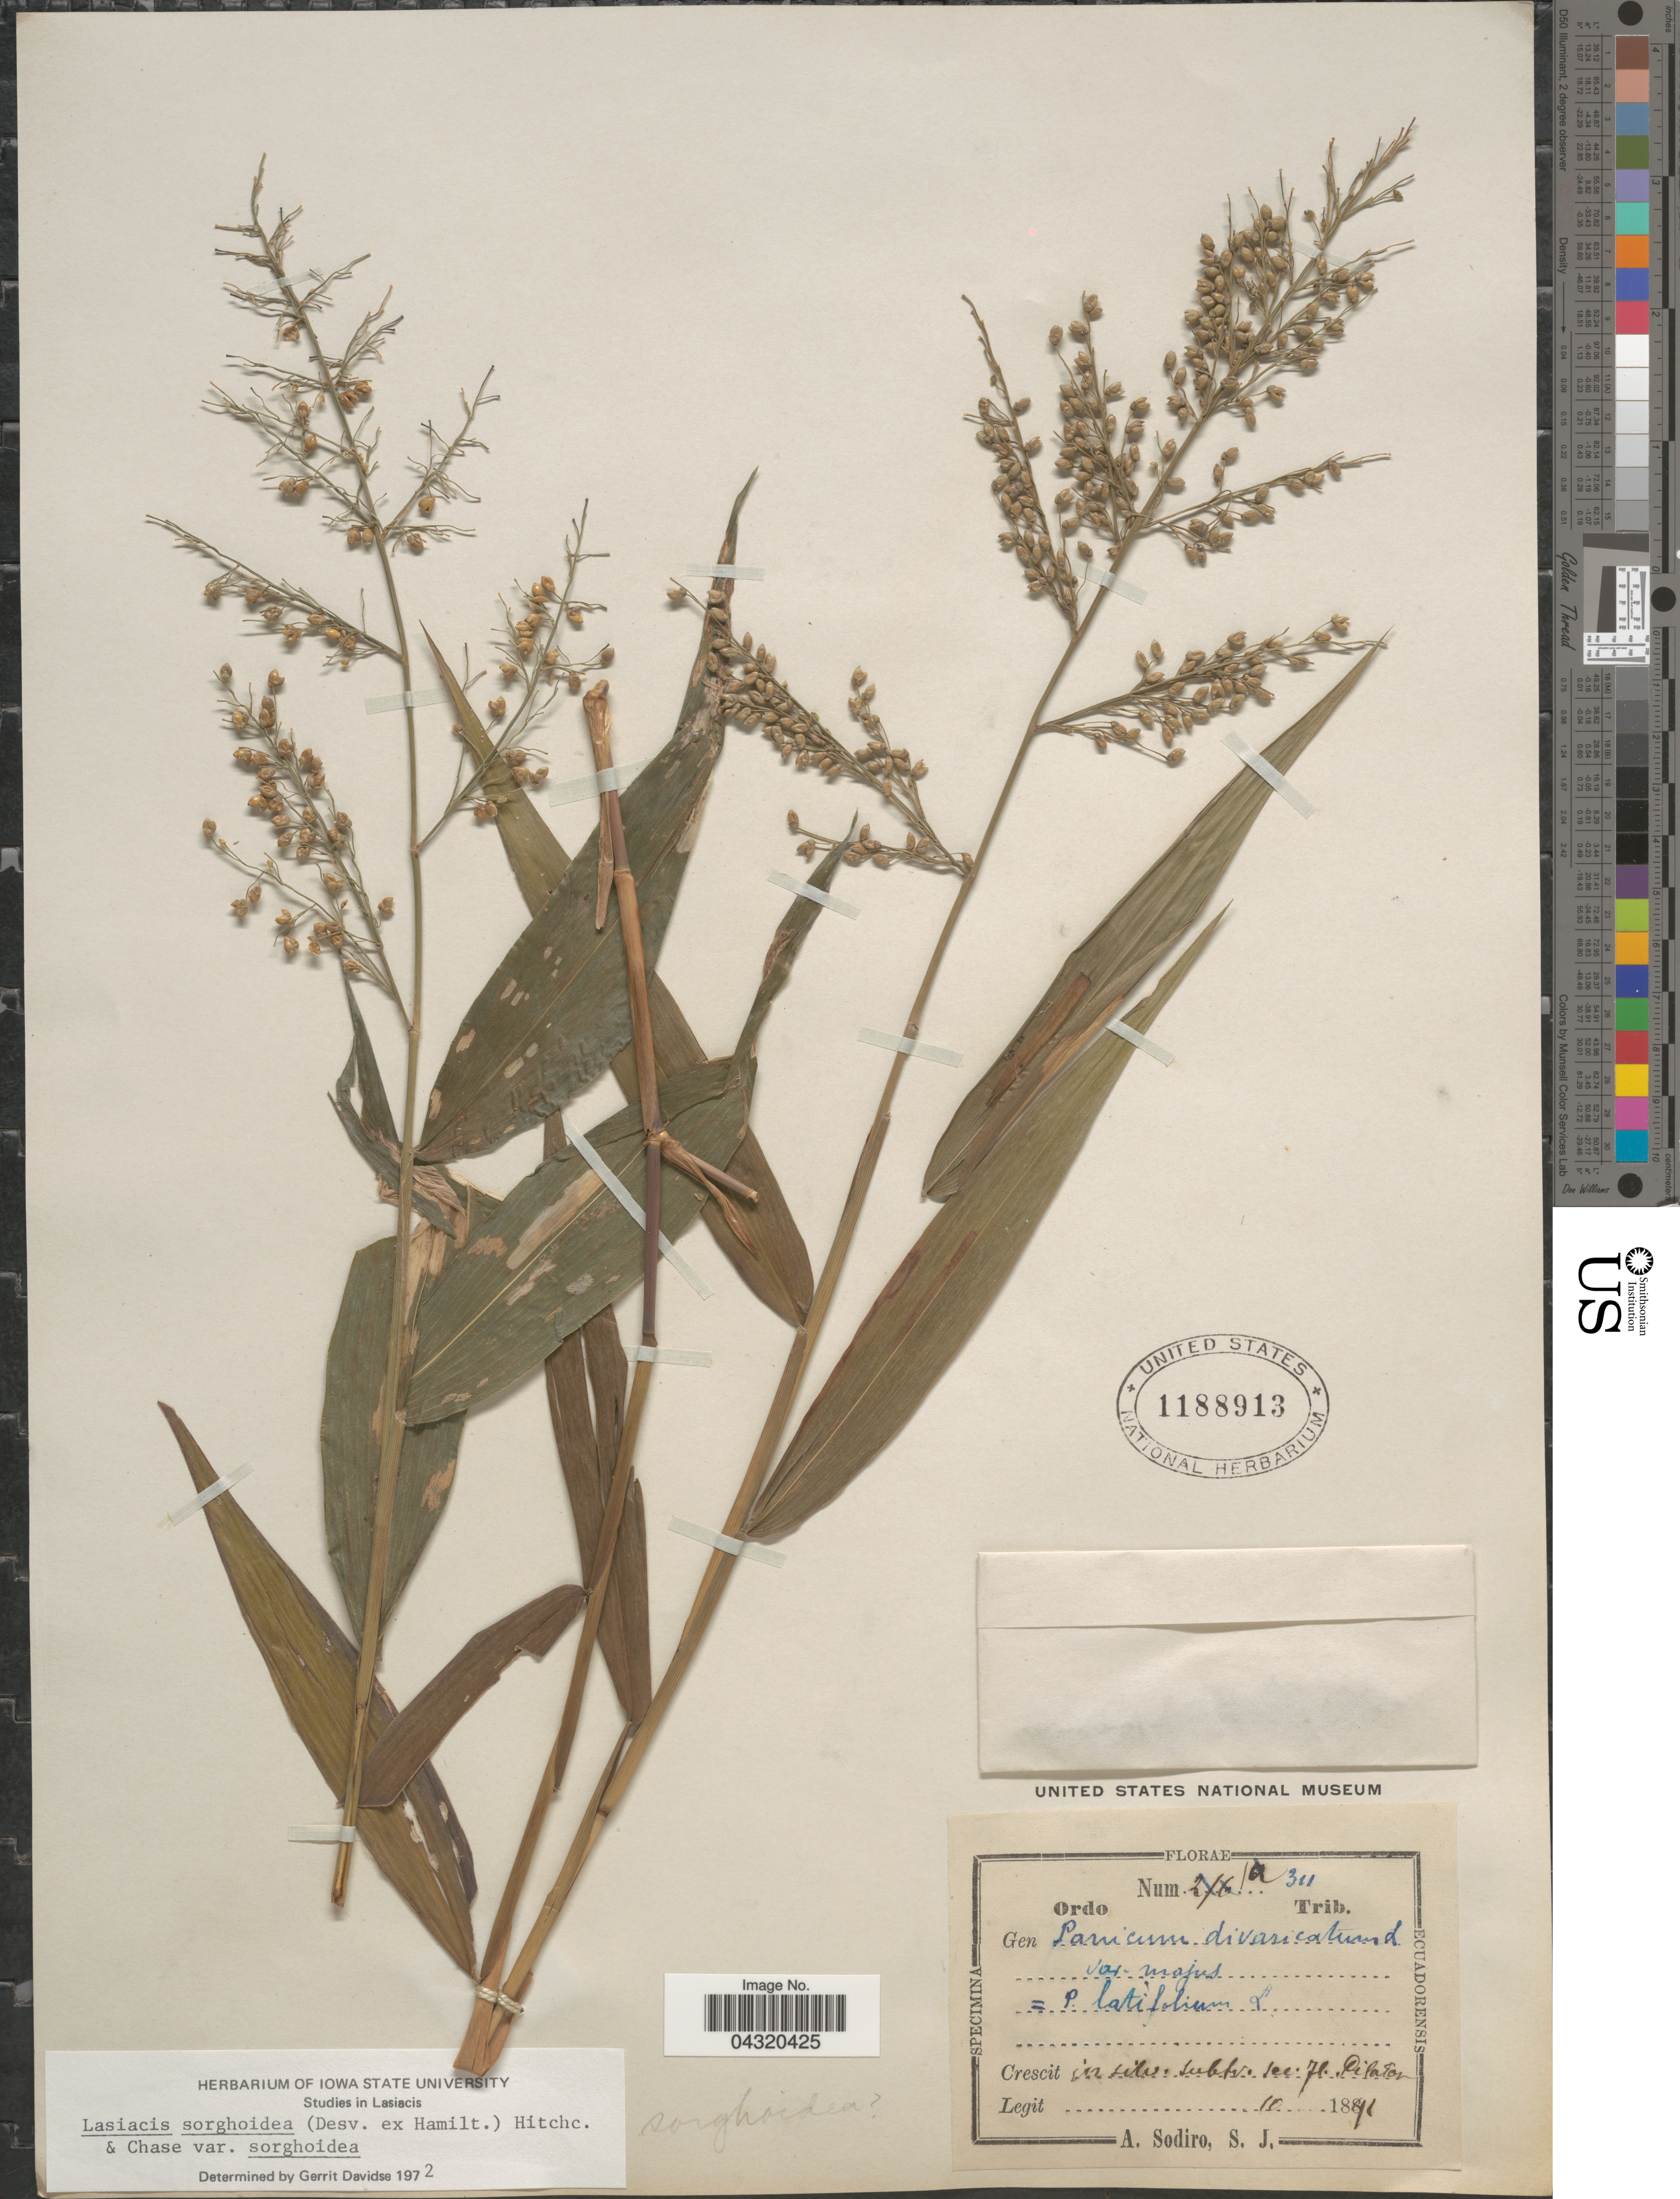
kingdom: Plantae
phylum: Tracheophyta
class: Liliopsida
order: Poales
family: Poaceae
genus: Lasiacis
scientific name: Lasiacis sorghoidea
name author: (Desv. ex Ham.) Hitchc. & Chase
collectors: A. Sodiro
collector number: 311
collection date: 1891-10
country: Ecuador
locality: In silv. subtr. sec. fl. Pilaton.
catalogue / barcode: US 1188913